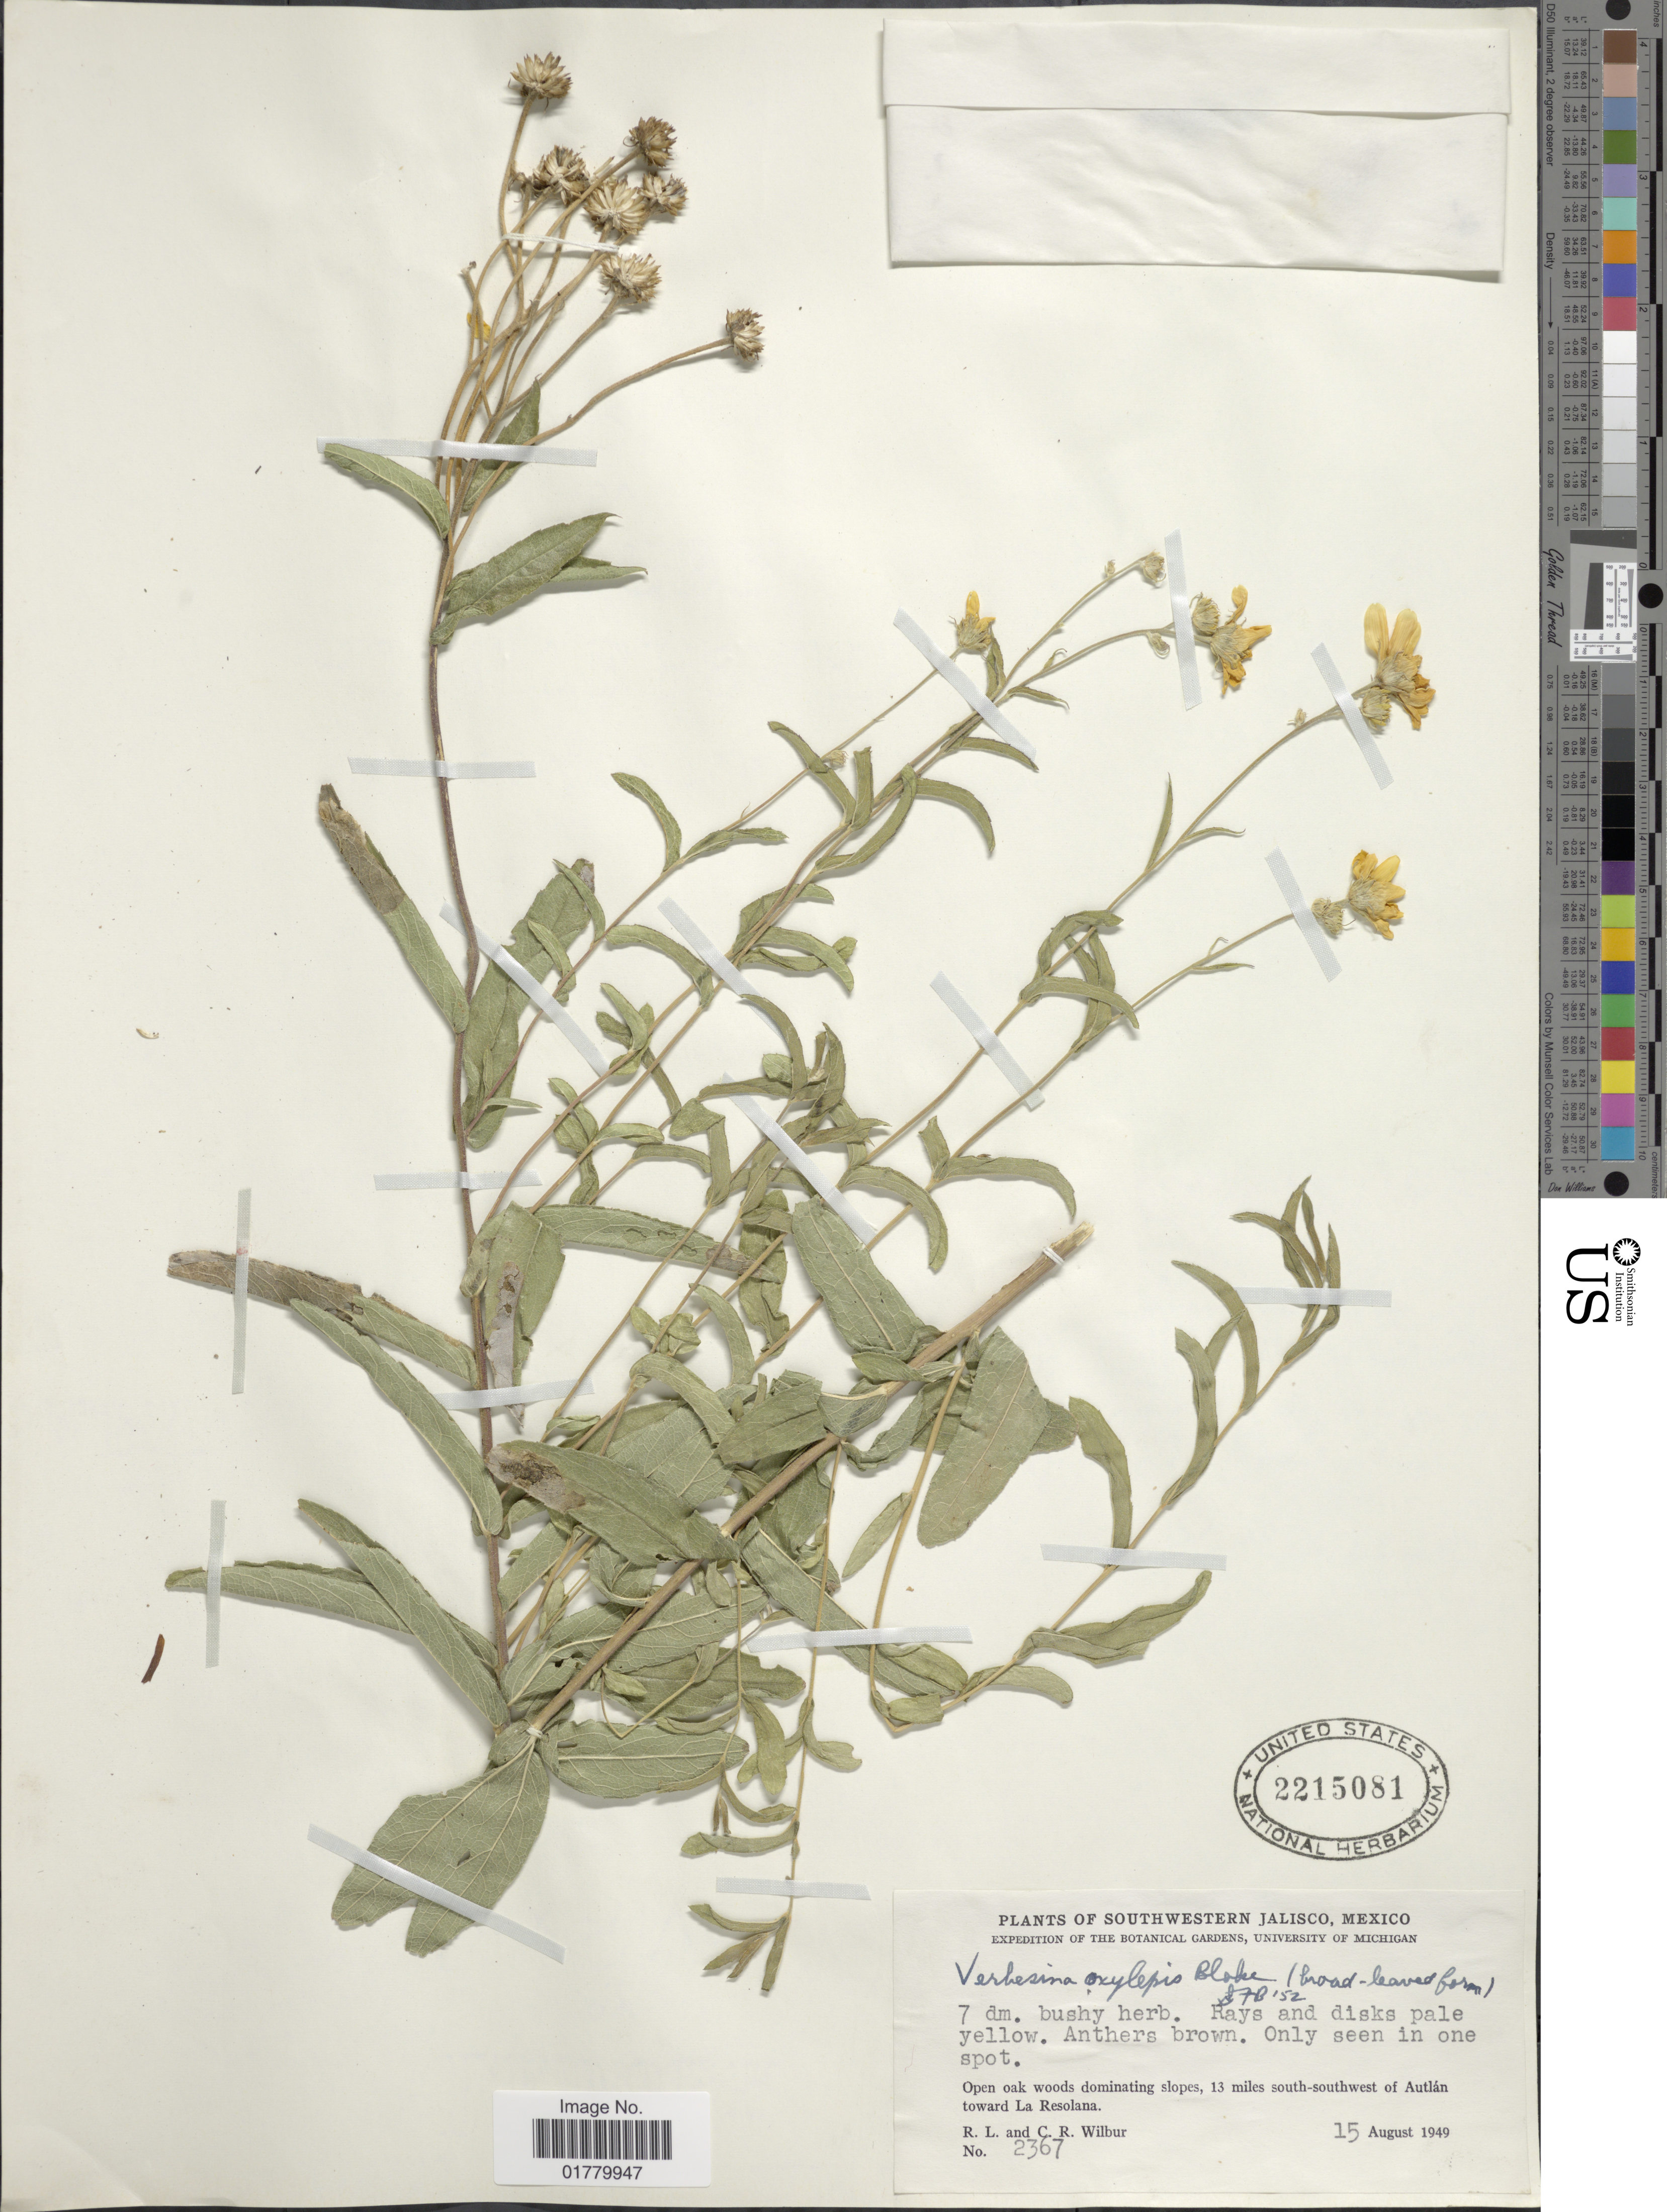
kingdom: Plantae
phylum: Tracheophyta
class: Magnoliopsida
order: Asterales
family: Asteraceae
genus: Verbesina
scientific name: Verbesina oxylepis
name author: S.F. Blake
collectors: R. L. Wilbur & C. Wilbur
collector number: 2367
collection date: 1949-08-15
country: Mexico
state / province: Jalisco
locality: Southwestern Jalisco, Open oak woods dominating slopes, 13 miles south-southwest of Autlán toward La Resolana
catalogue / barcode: US 2215081